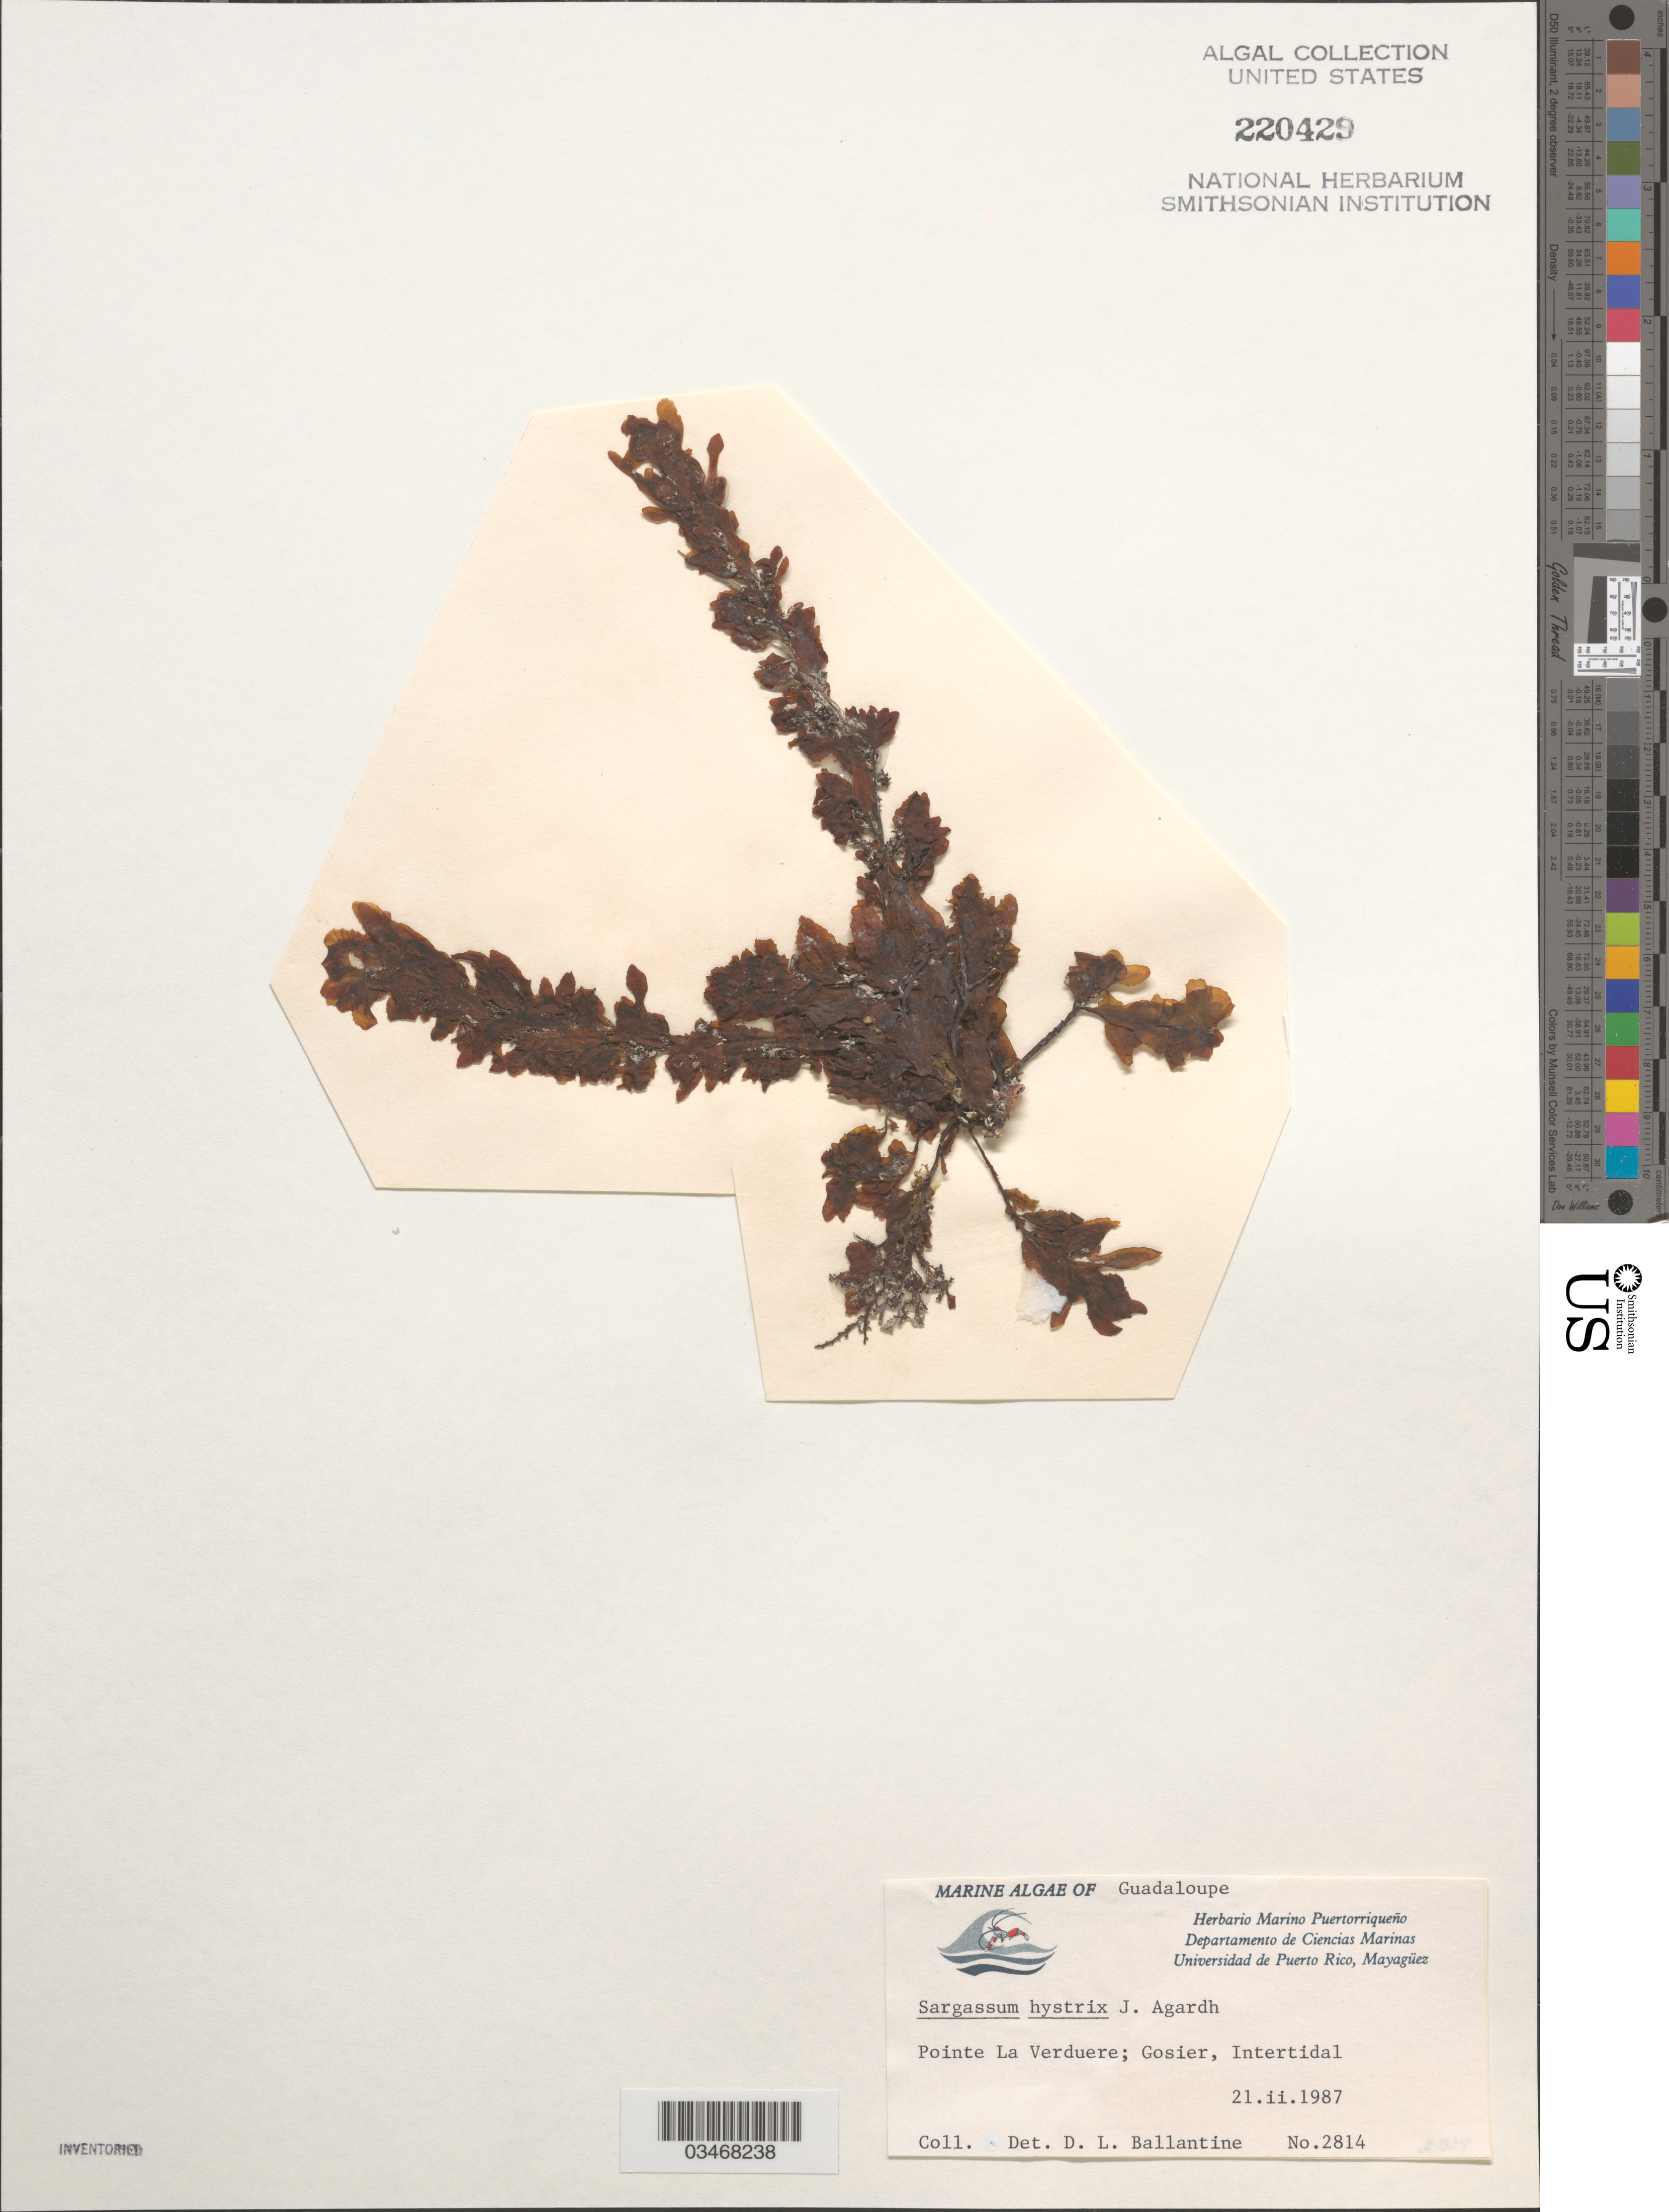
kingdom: Chromista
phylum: Ochrophyta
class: Phaeophyceae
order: Fucales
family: Sargassaceae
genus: Sargassum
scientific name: Sargassum hystrix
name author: J. Agardh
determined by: Ballantine, D. L.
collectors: D.L. Ballantine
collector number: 2814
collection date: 1987-02-21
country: Guadeloupe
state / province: Grande Terre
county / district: Gosier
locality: Pointe La Verduere.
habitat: Intertidal.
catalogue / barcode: US 220429